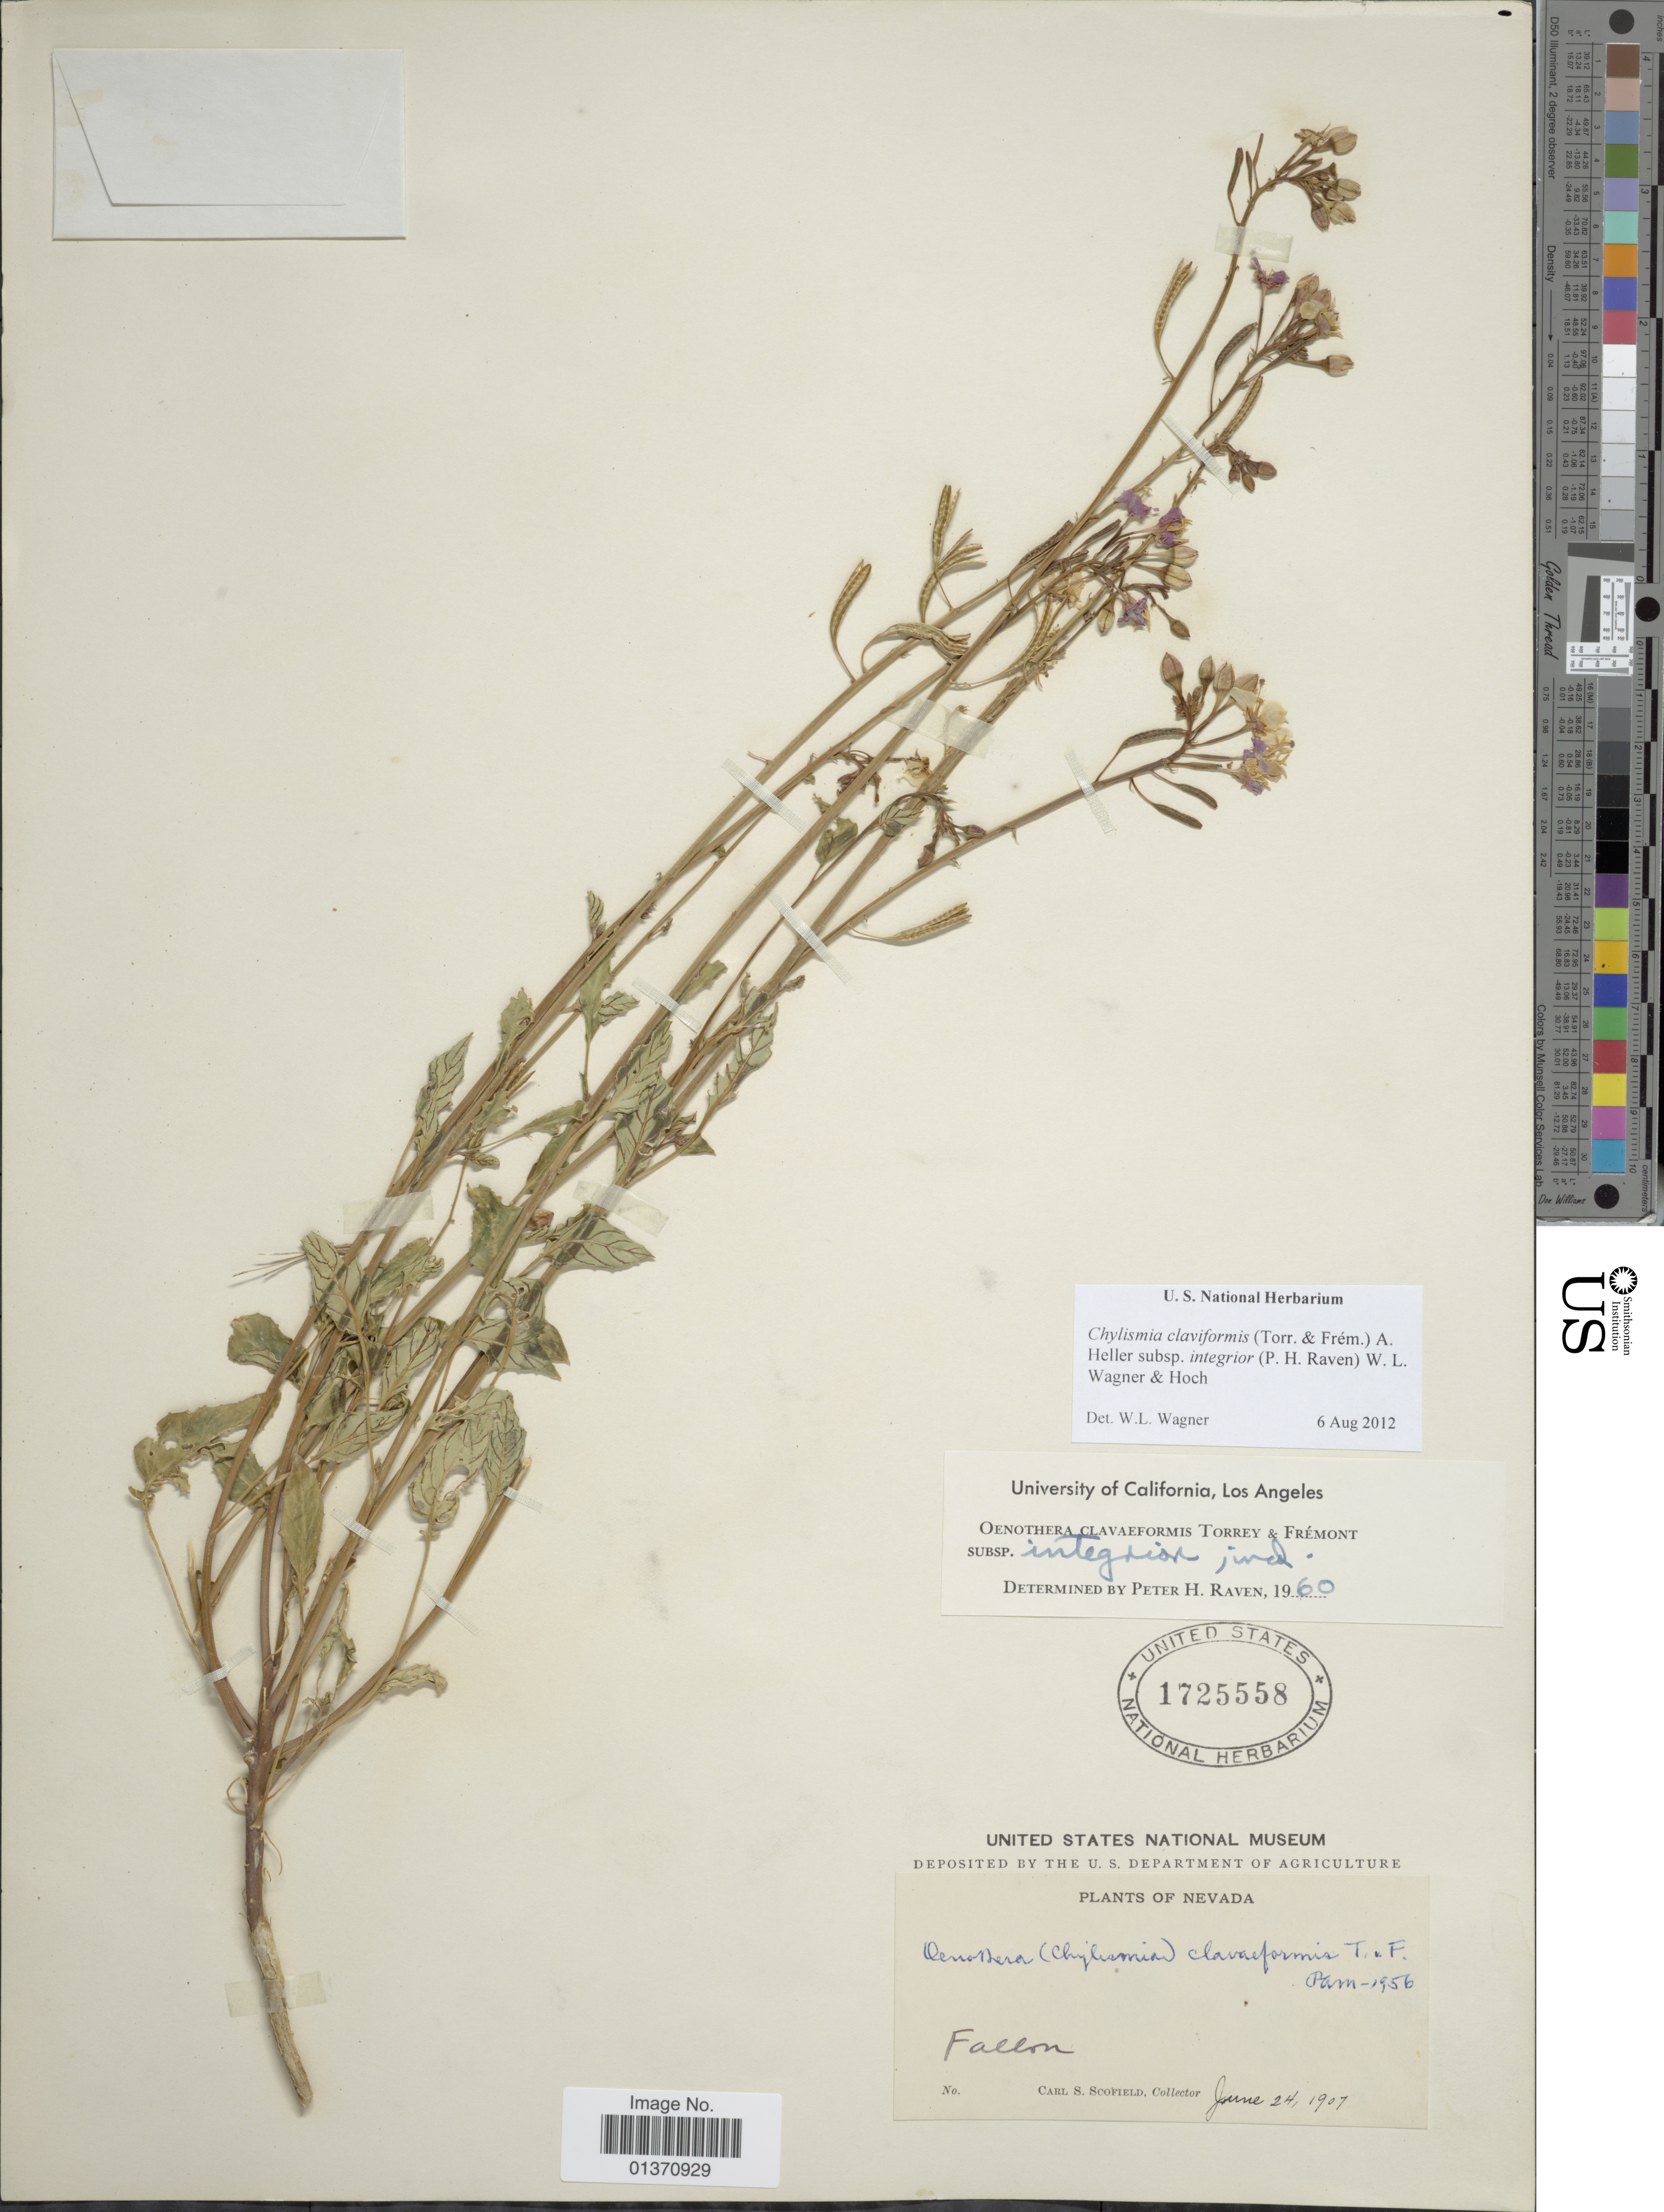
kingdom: Plantae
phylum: Tracheophyta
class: Magnoliopsida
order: Myrtales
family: Onagraceae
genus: Chylismia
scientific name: Chylismia claviformis subsp. integrior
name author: (P.H. Raven) W.L. Wagner & Hoch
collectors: C. Scofield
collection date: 1907-06-24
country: United States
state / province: Nevada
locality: Fallon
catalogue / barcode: US 1725558